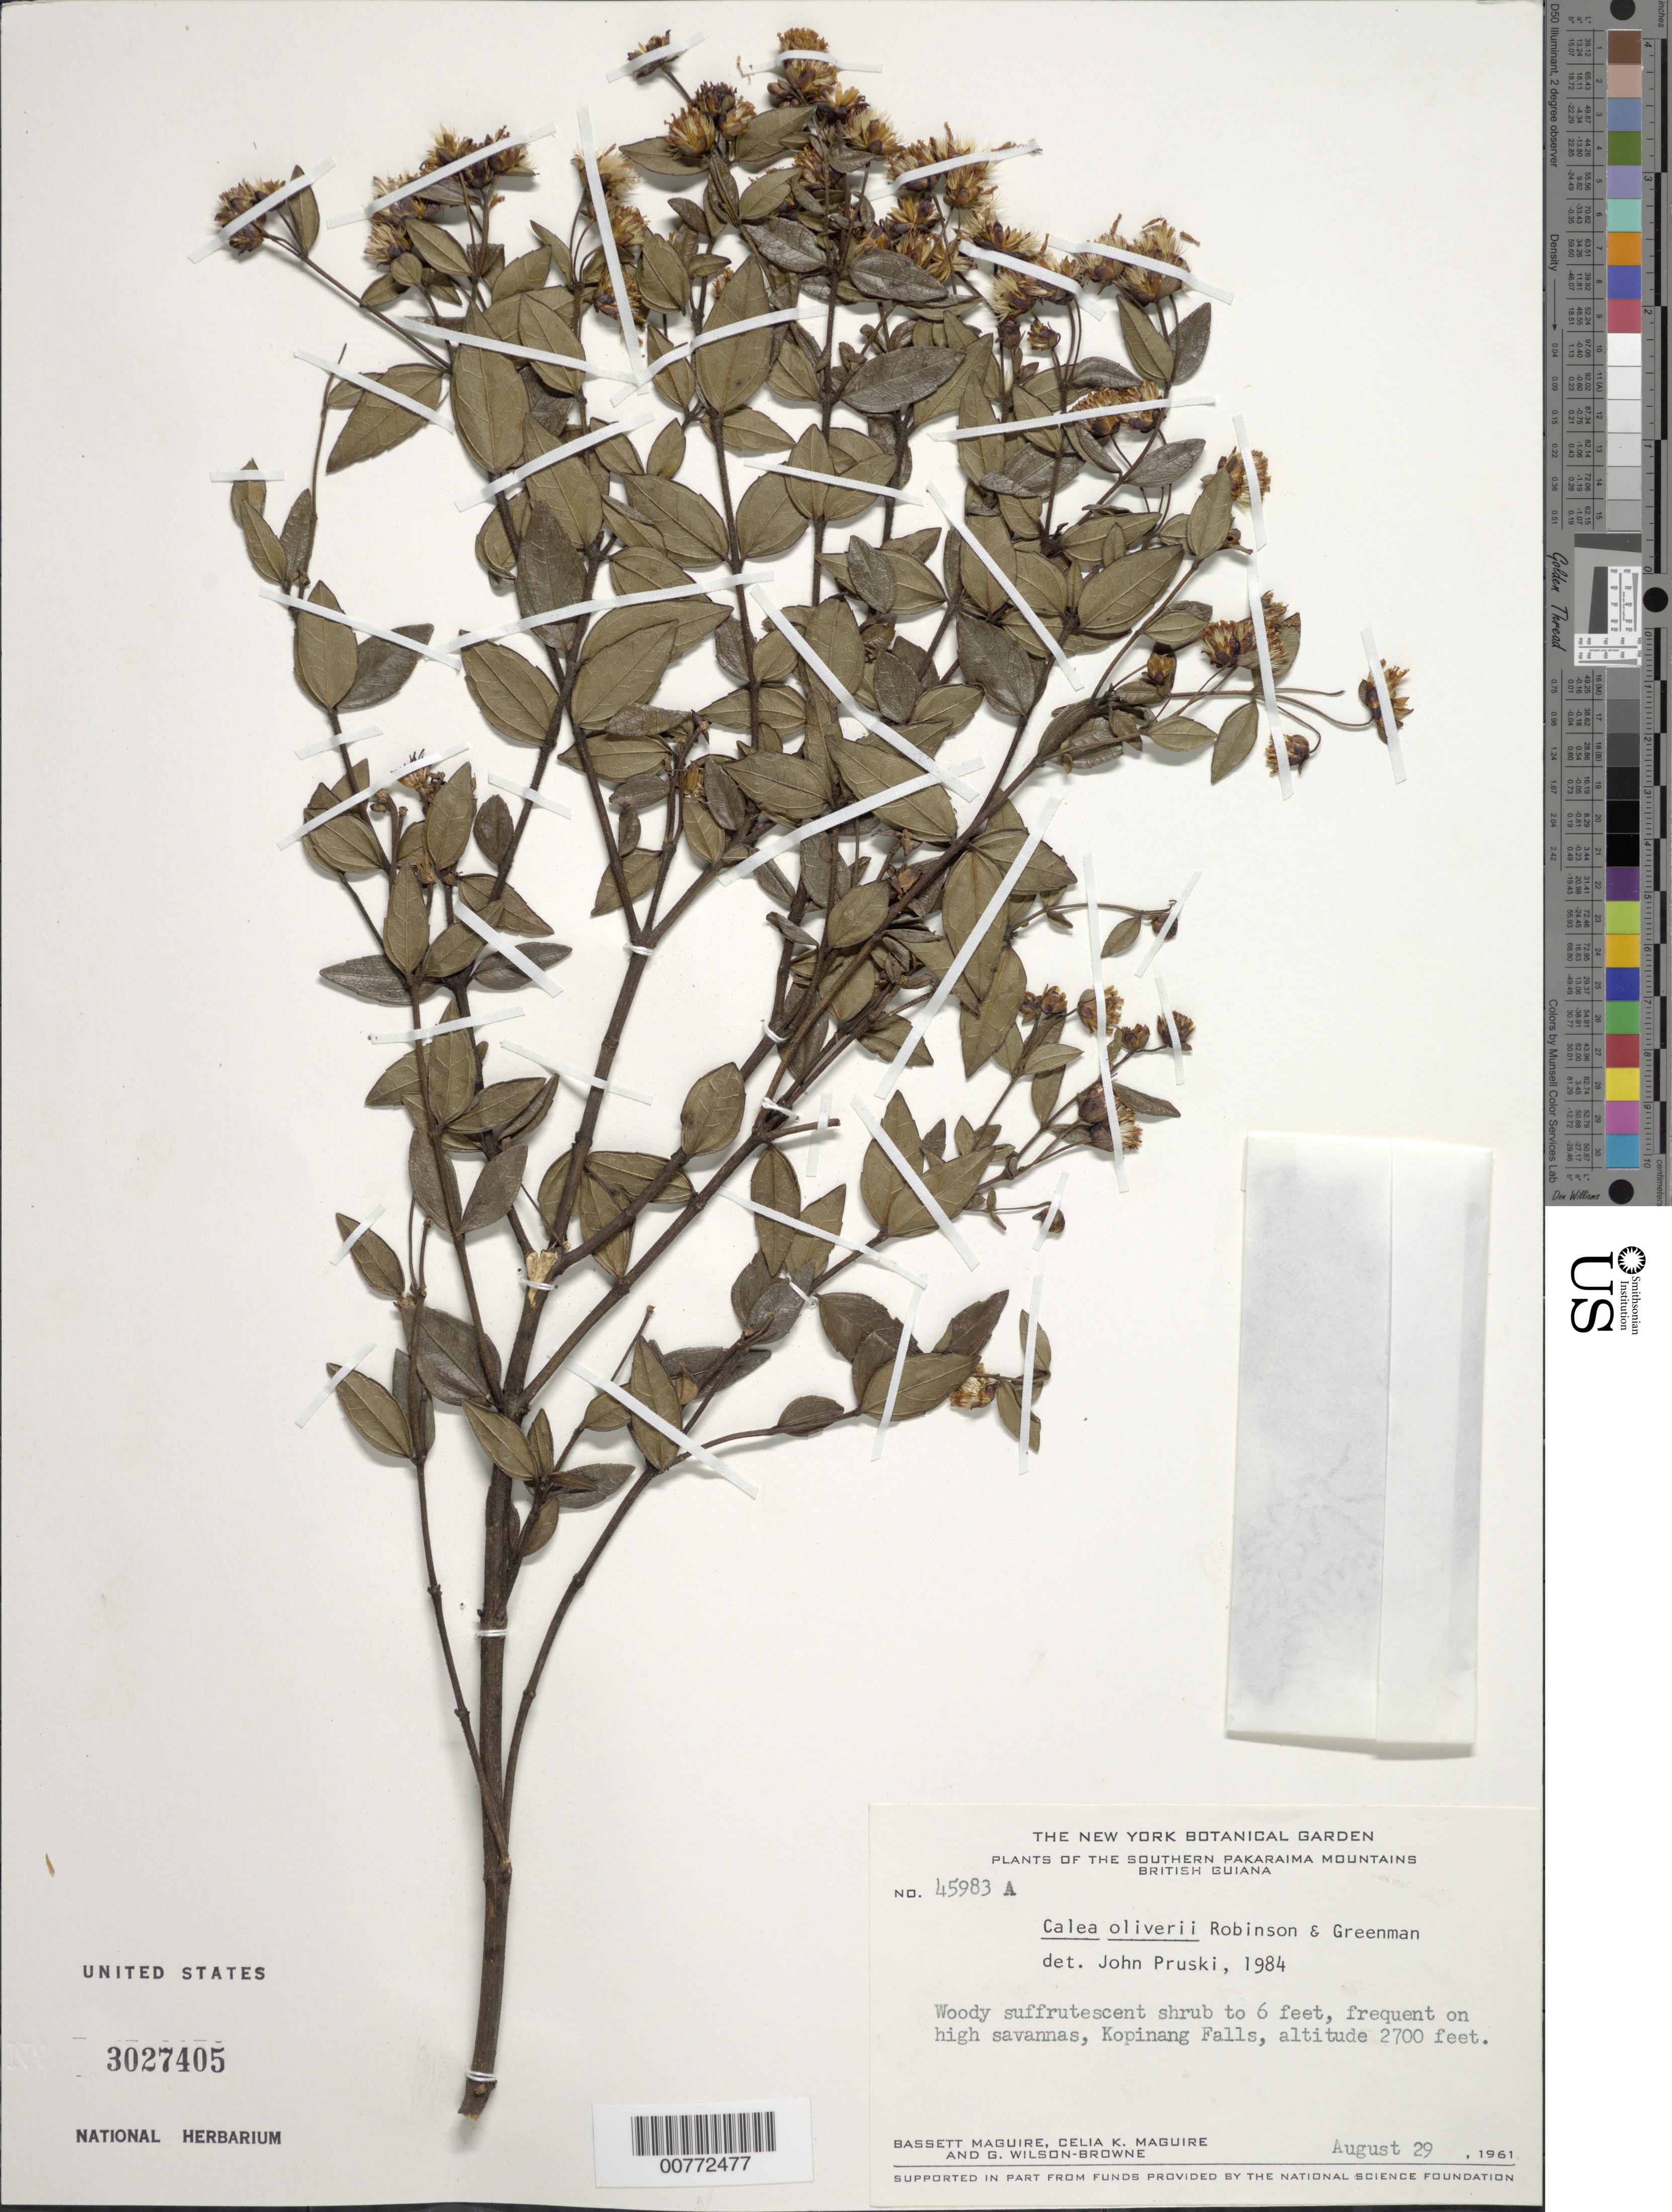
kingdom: Plantae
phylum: Tracheophyta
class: Magnoliopsida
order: Asterales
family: Asteraceae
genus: Calea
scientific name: Calea oliveri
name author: B.L. Rob. & Greenm.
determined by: Bueno, Vinicius Resende, (ICN), Universidade Federal do Rio Grande do Sul (BRAZIL)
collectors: B. Maguire, C. K. Maguire & G. Wilson-Browne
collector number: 45983 A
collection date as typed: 29-Aug-61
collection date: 1961-08-29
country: Guyana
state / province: Potaro-Siparuni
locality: Kopinang Savanna, vic. of Kopinang Falls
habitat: High savannas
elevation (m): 838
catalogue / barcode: US 3027405